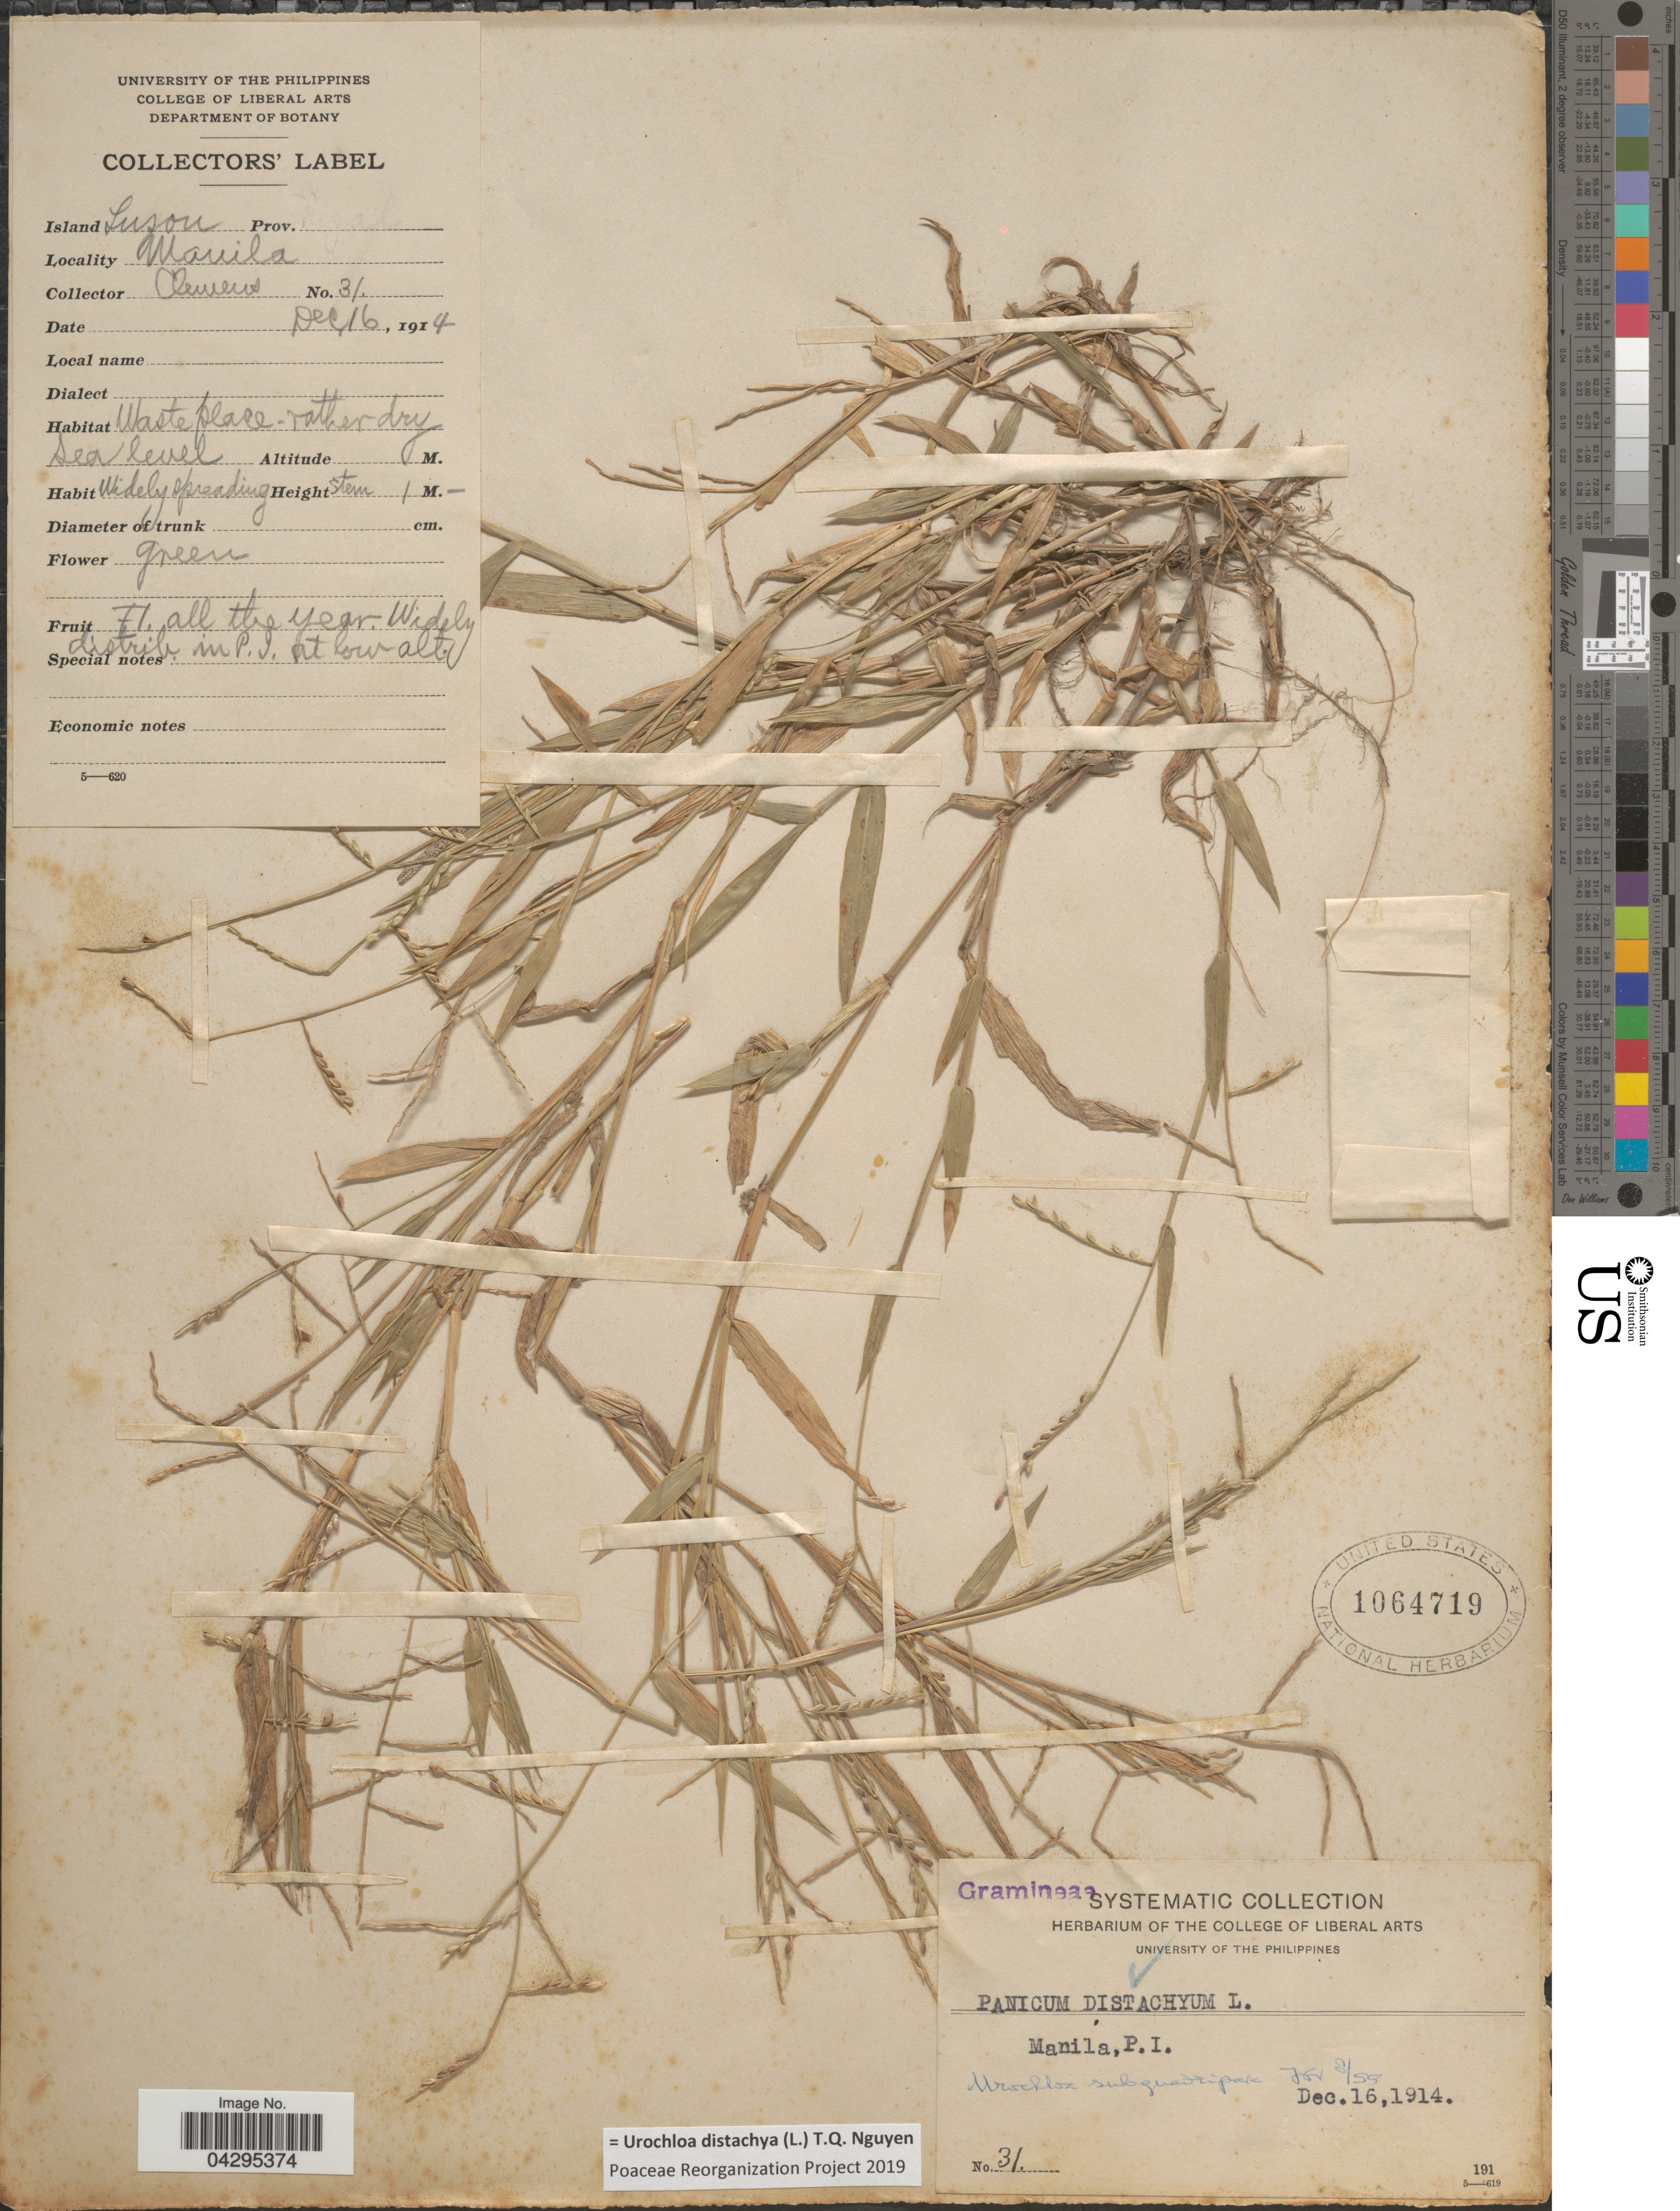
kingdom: Plantae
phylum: Tracheophyta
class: Liliopsida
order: Poales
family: Poaceae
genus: Urochloa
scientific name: Urochloa distachya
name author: (L.) T.Q. Nguyen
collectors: -. Clemens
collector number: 31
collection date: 1914-12-16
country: Philippines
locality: Island Luzon. Manila, P.I.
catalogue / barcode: US 1064719